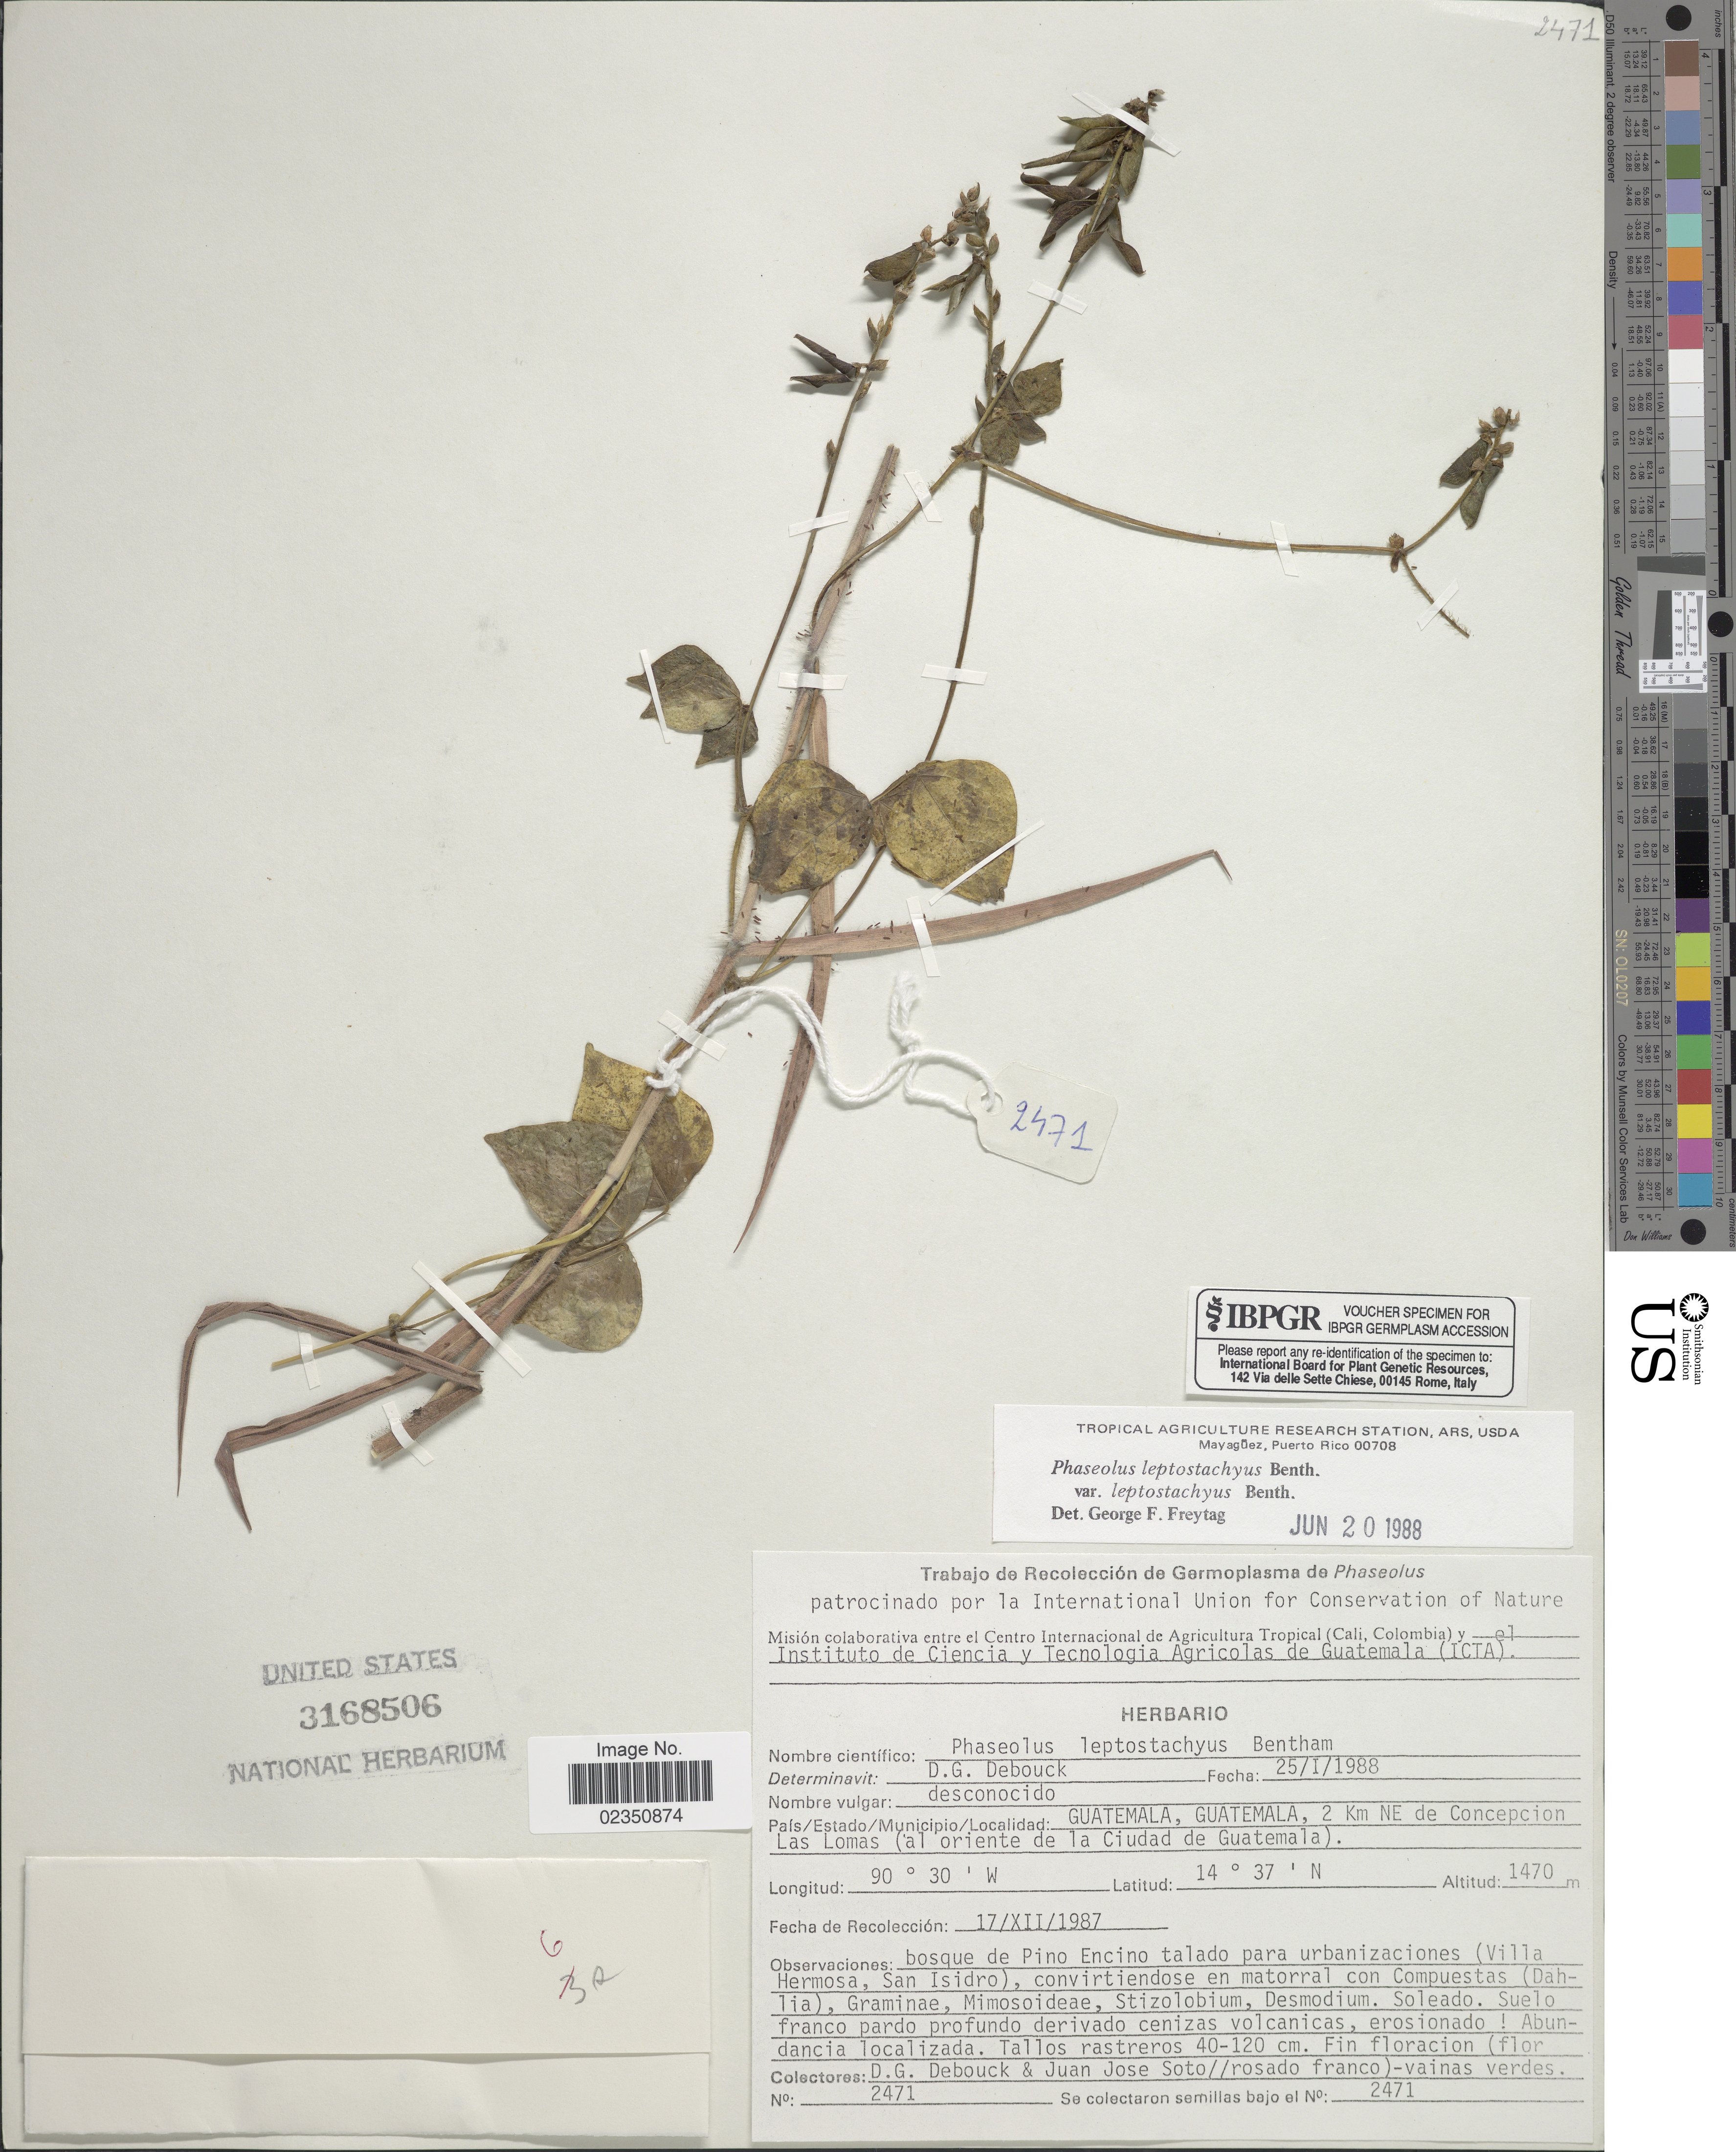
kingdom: Plantae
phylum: Tracheophyta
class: Magnoliopsida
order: Fabales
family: Fabaceae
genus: Phaseolus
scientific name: Phaseolus leptostachyus var. leptostachyus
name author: Benth.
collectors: D. Debouck & J. Soto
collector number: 2471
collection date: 1987-12-17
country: Guatemala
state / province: Guatemala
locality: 2 km NE de Concepcion Las Lomas (al oriente de la Ciudad de Guatemala)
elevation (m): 1470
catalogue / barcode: US 3168506